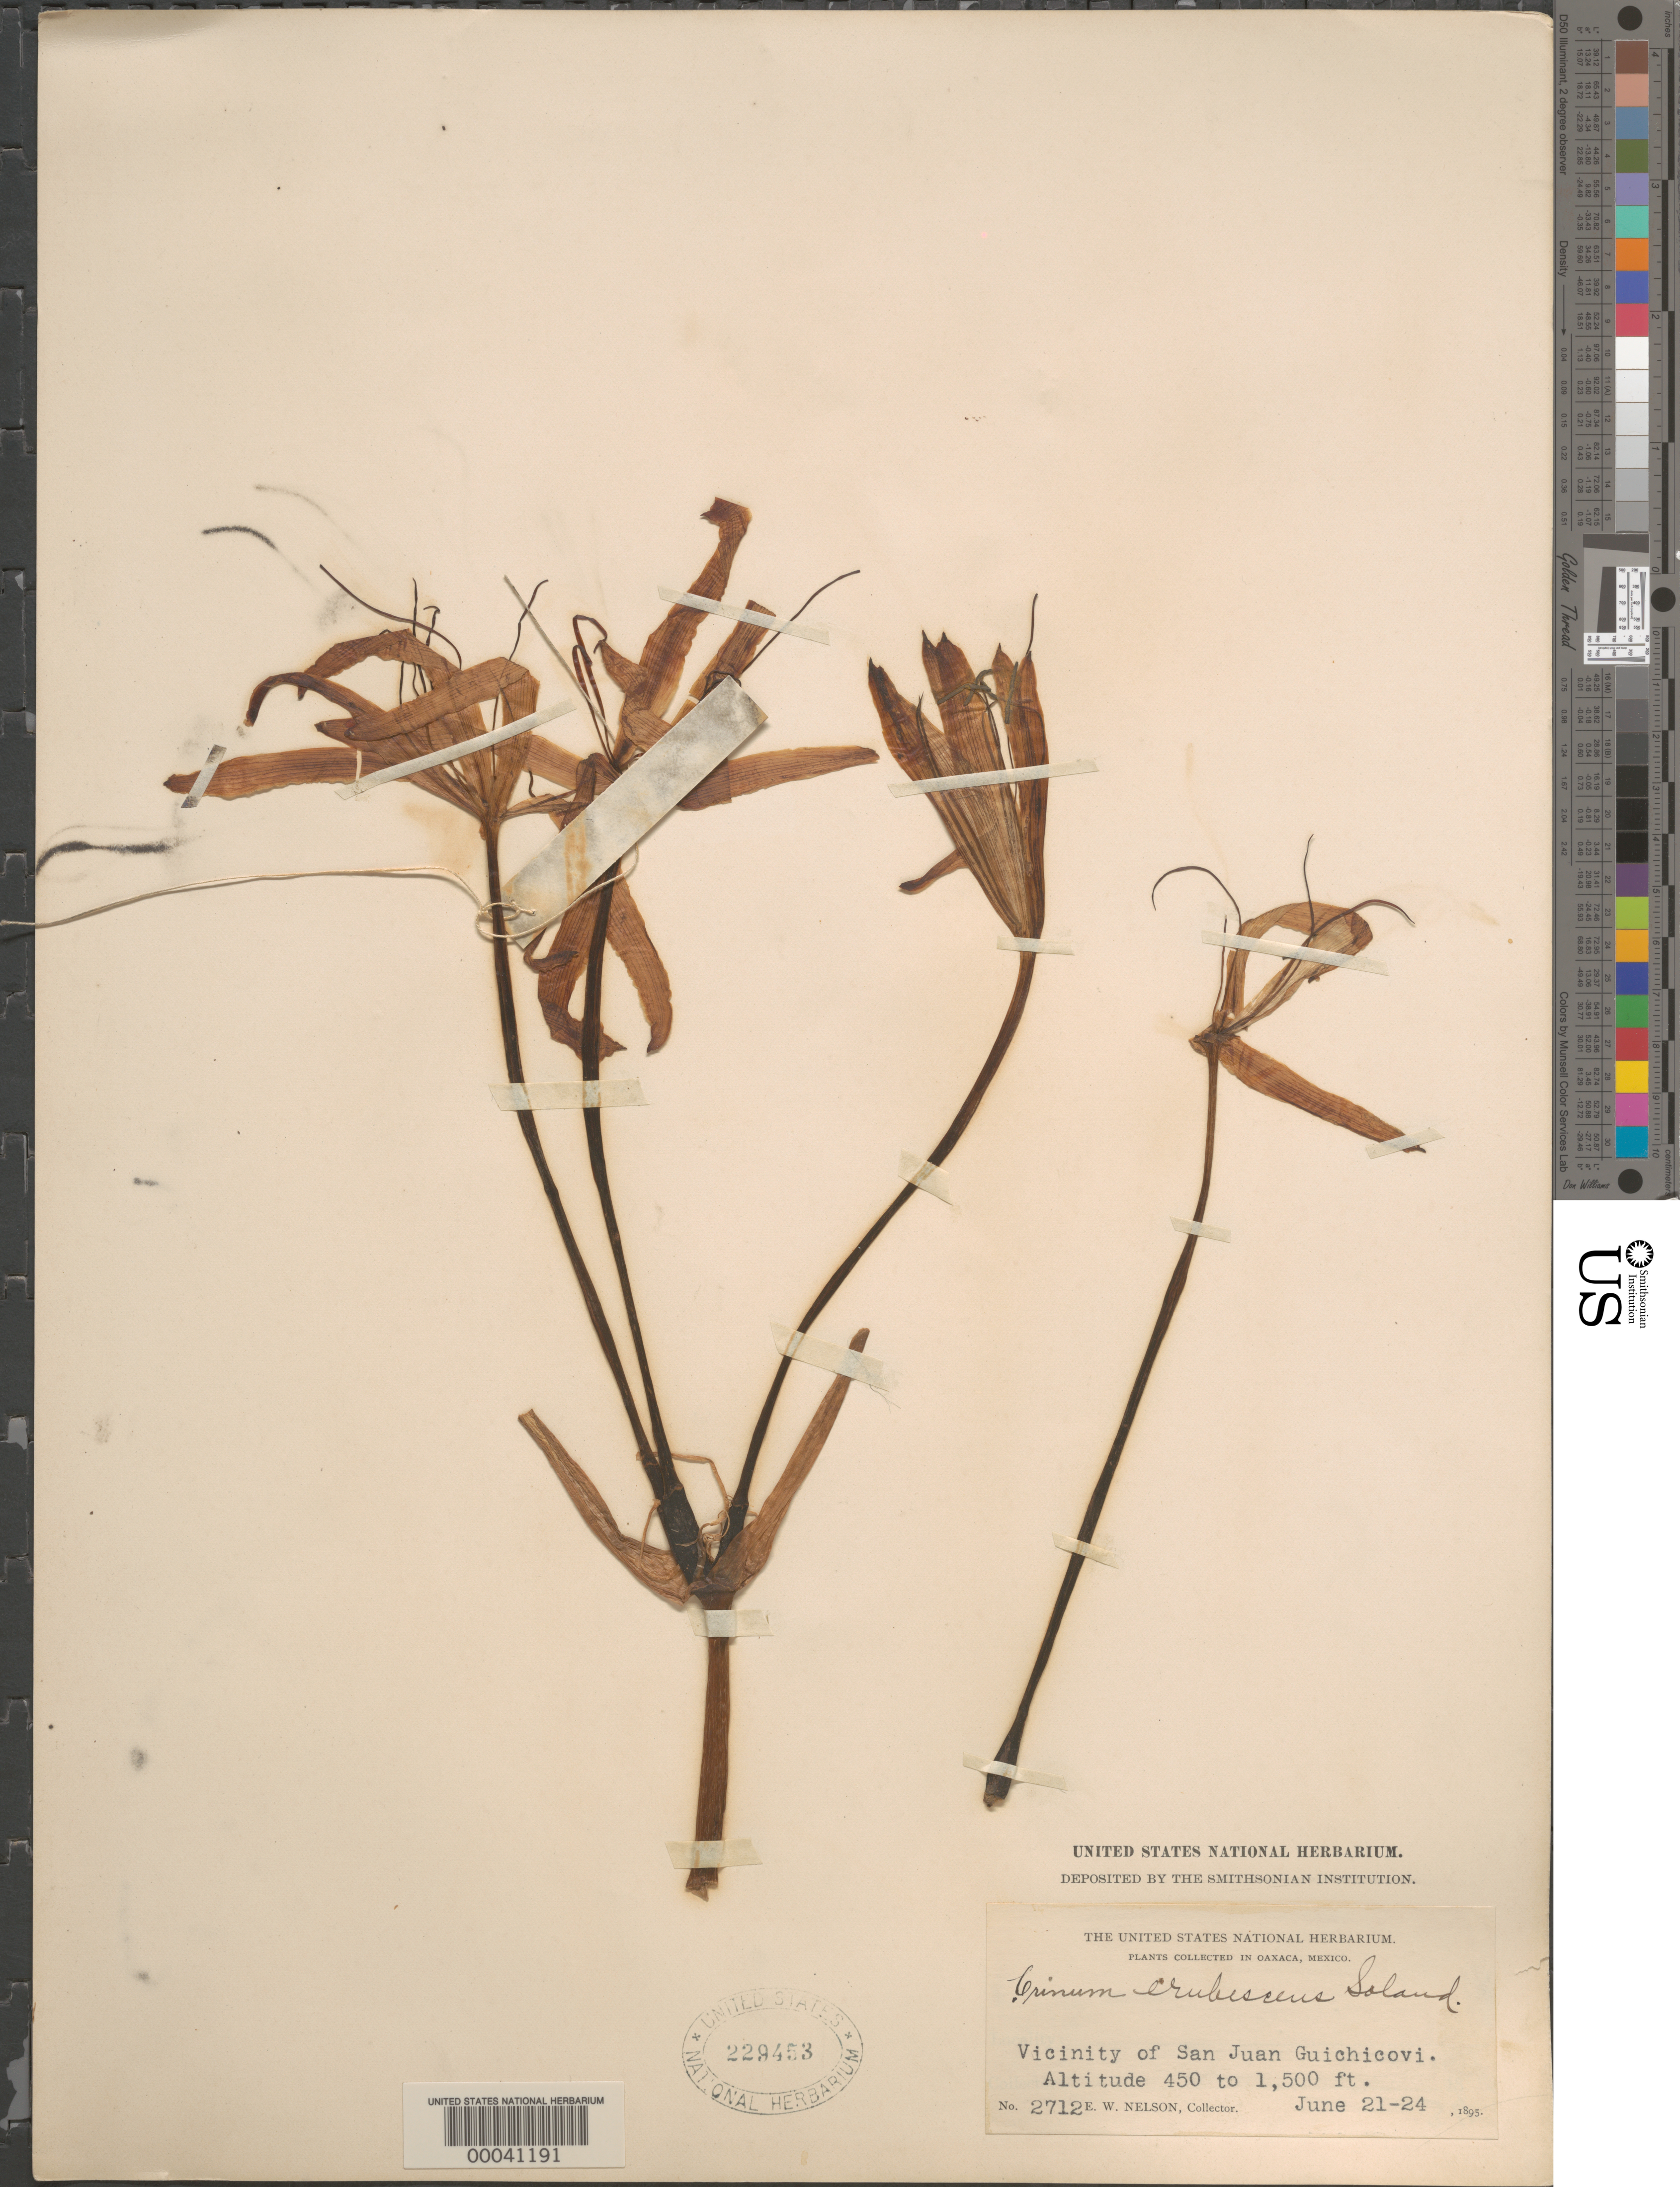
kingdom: Plantae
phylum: Tracheophyta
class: Liliopsida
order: Asparagales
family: Amaryllidaceae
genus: Crinum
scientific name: Crinum erubescens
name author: Aiton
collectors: E. W. Nelson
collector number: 2712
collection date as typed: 21 Jun 1894 to 24 Jun 1895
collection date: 1894-06-21/1895-06-24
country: Mexico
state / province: Oaxaca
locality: Vicinity of san juan guichicovi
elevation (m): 137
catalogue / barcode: US 229453